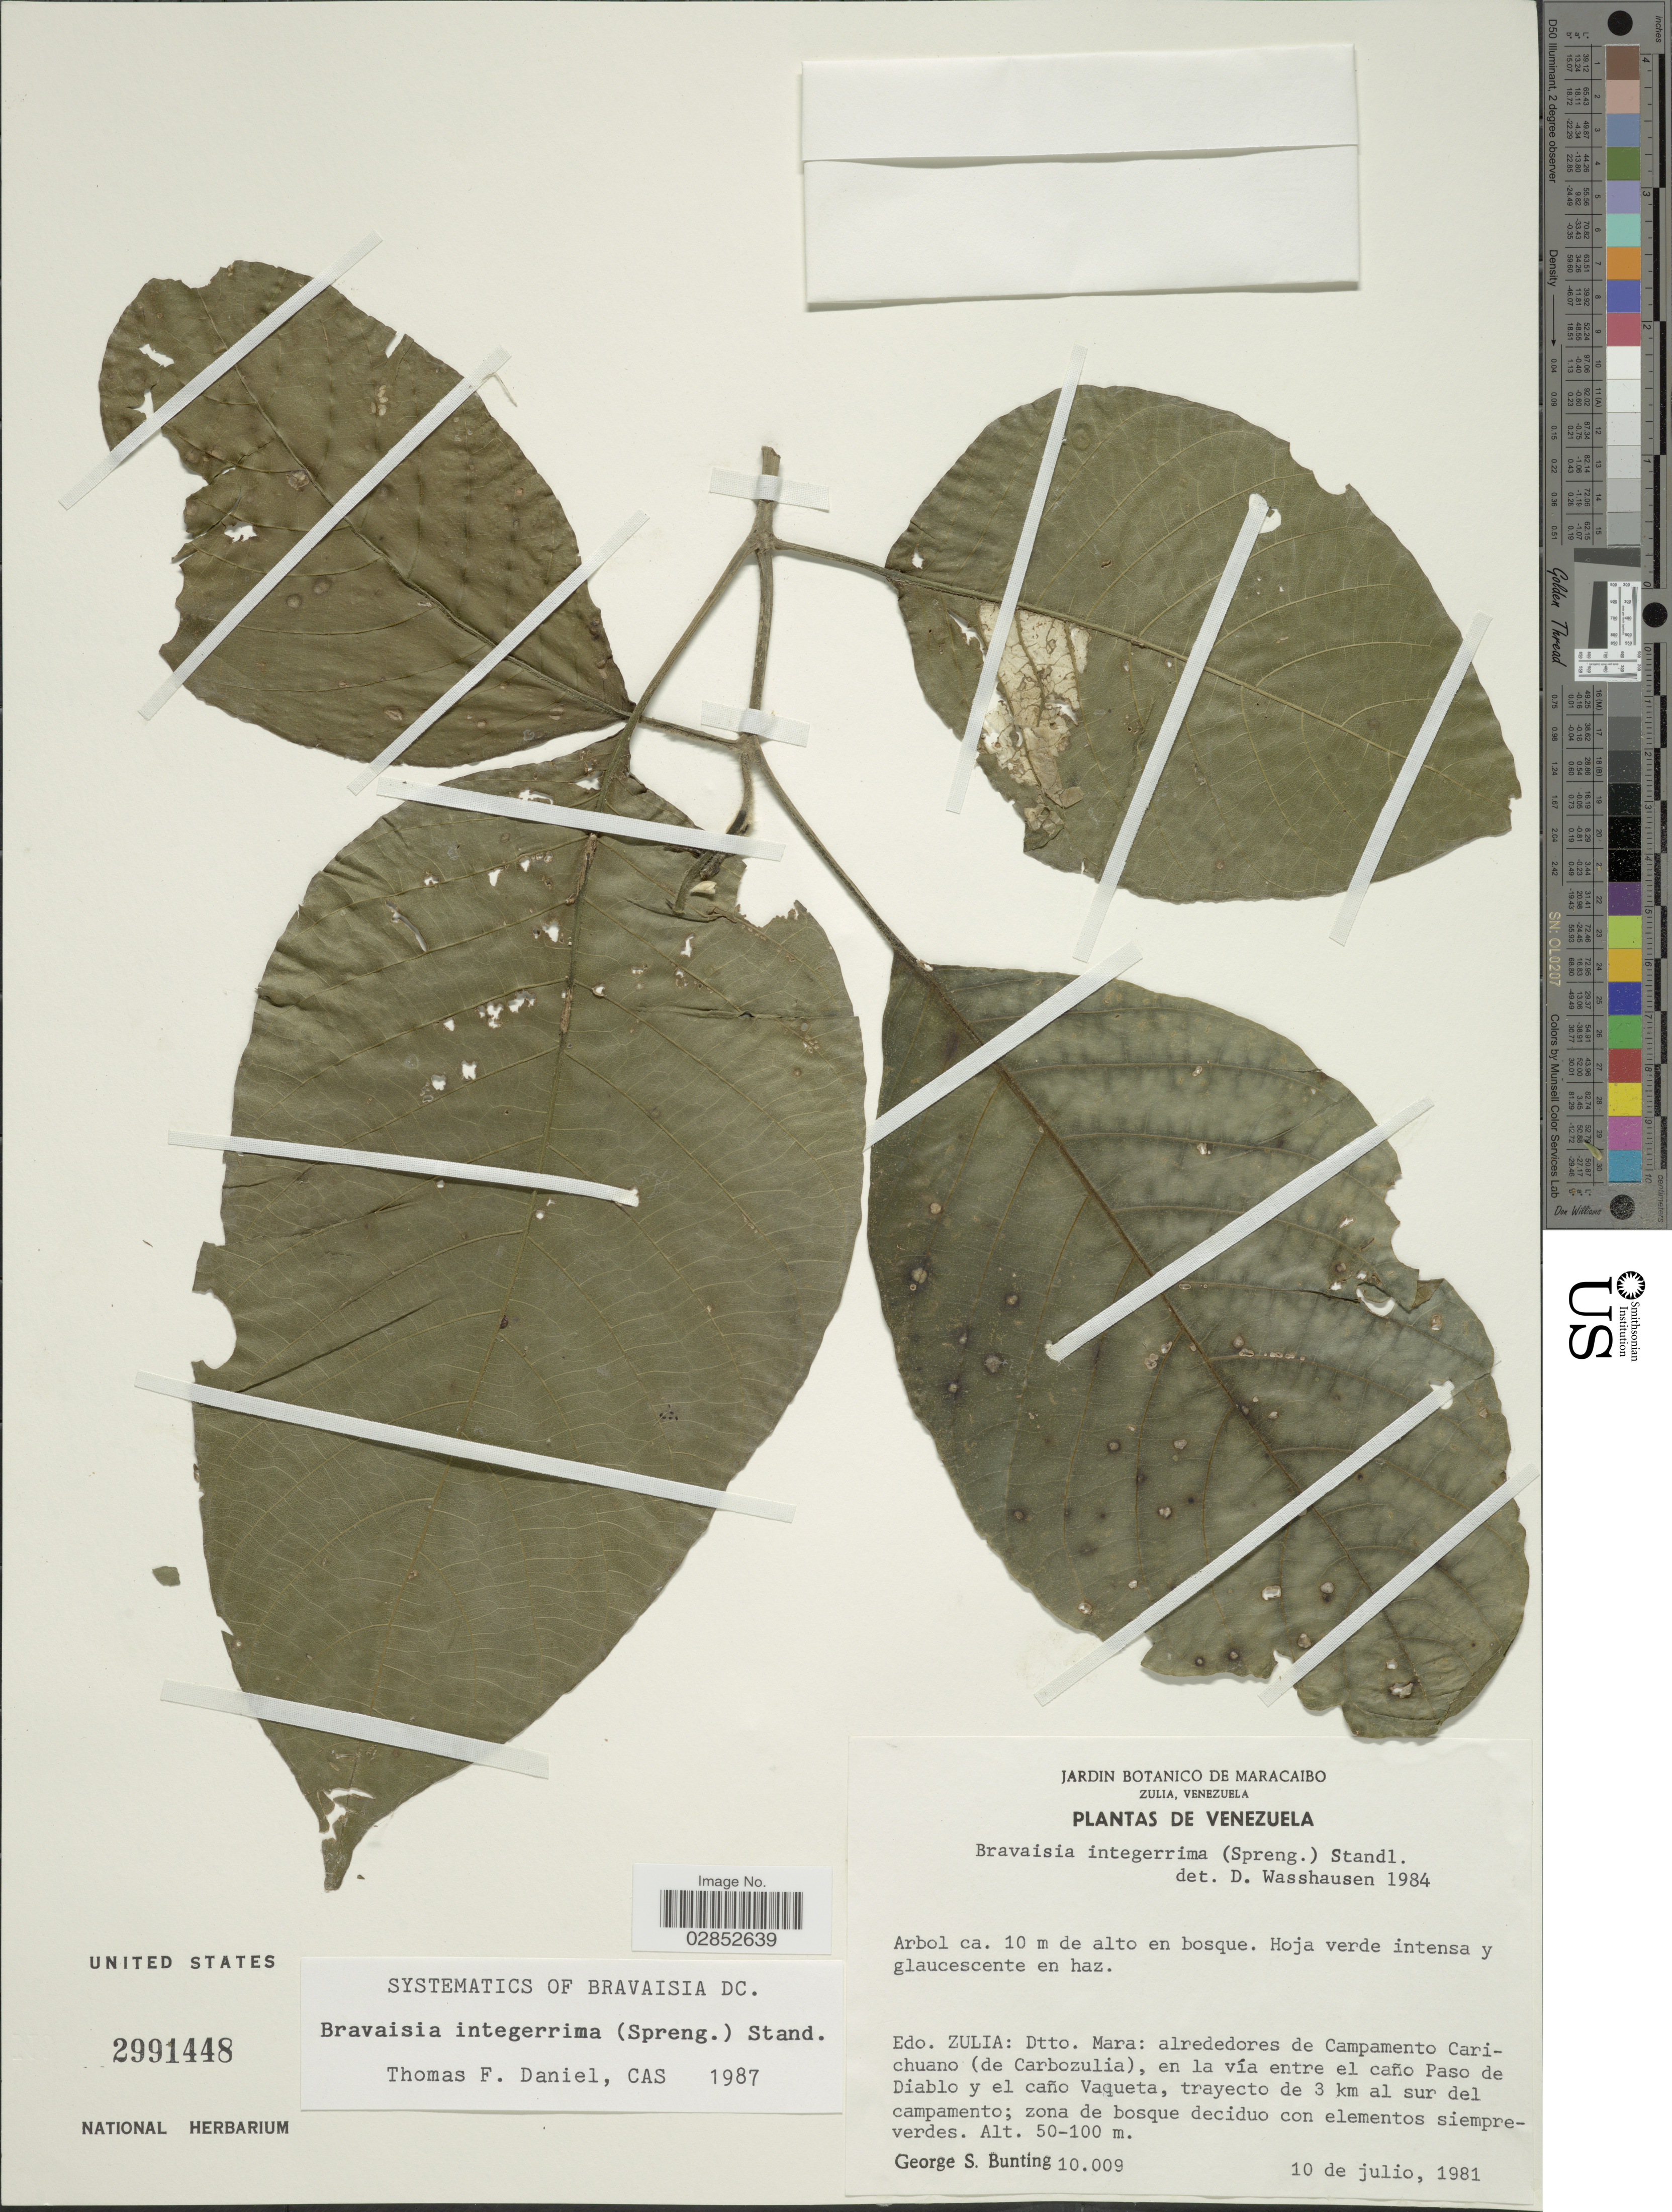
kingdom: Plantae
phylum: Tracheophyta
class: Magnoliopsida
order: Lamiales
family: Acanthaceae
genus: Bravaisia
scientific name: Bravaisia integerrima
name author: (Spreng.) Standl.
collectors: G. S. Bunting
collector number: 10009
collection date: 1981-07-10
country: Venezuela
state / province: Zulia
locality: Dtto. Mara: alrededores de Campamento Carichuano (de Carbozulia), en la vía entre el caño Paso de Diablo y el caño Vaqueta, trayecto de 3 km al sur del campamento.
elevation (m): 50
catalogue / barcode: US 2991448